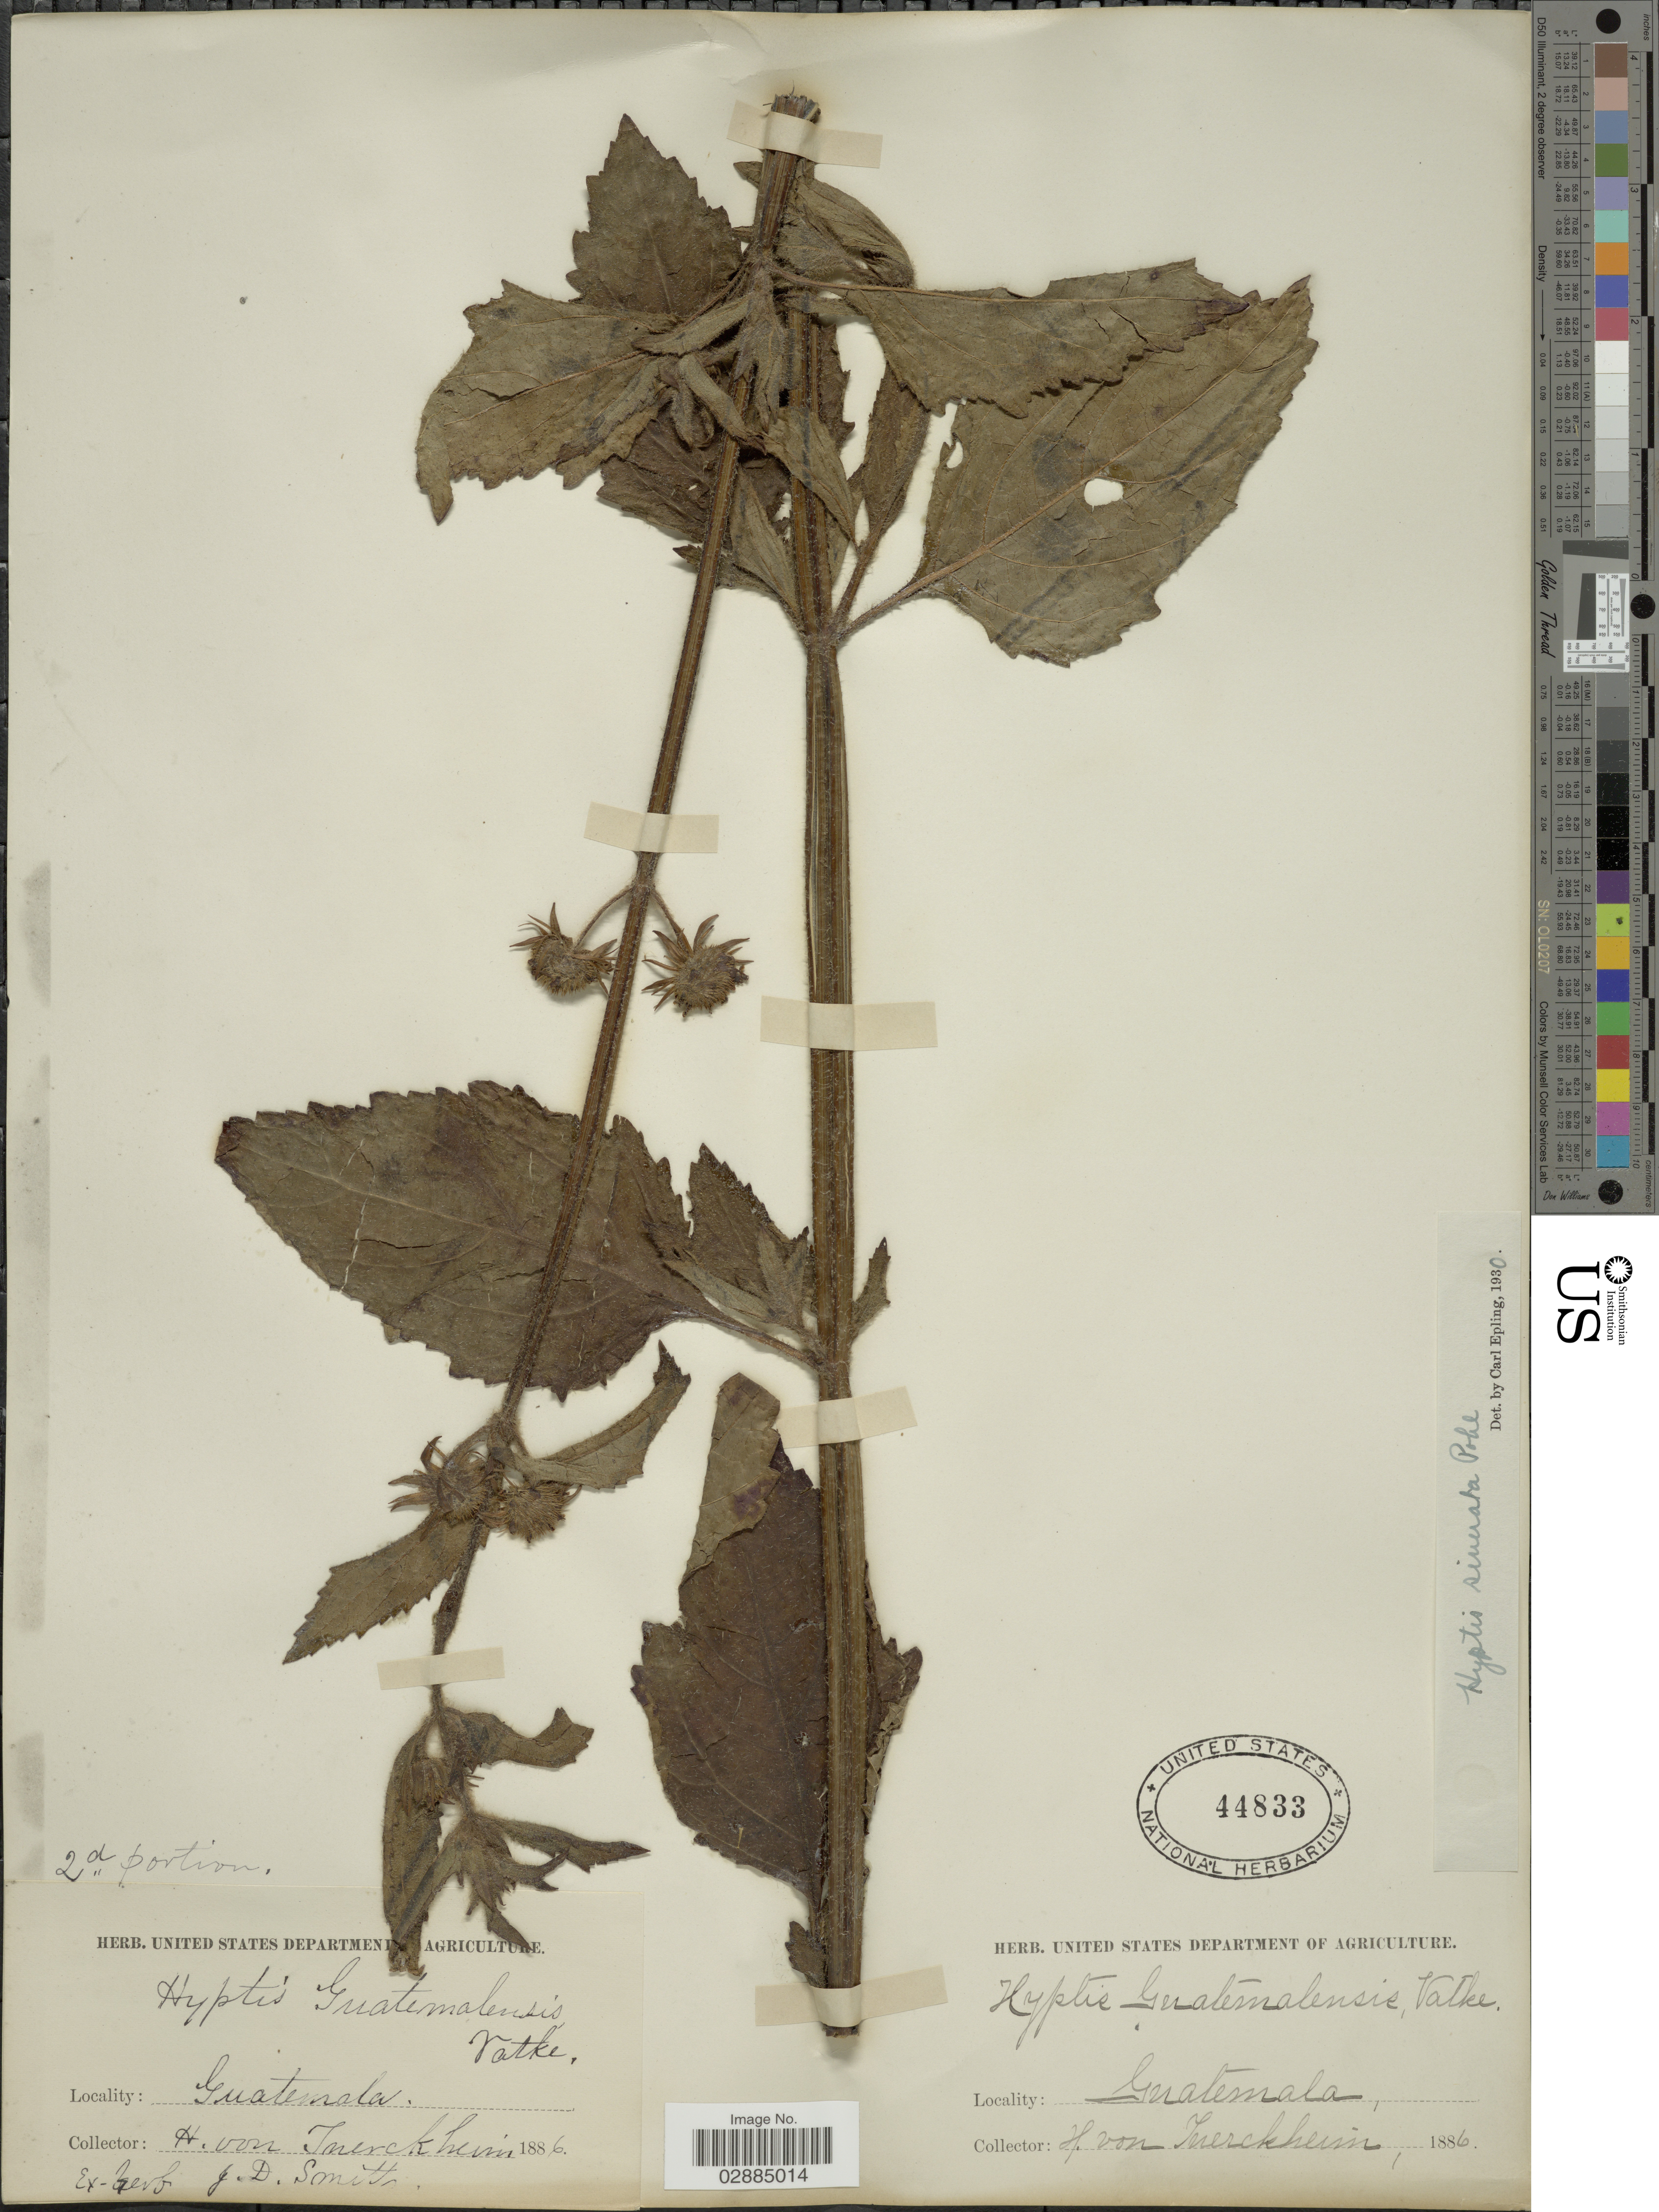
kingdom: Plantae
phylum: Tracheophyta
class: Magnoliopsida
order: Lamiales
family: Lamiaceae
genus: Hyptis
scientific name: Hyptis sinuata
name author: Pohl ex Benth.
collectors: H. von Türckheim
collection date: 1886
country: Guatemala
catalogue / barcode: US 44833